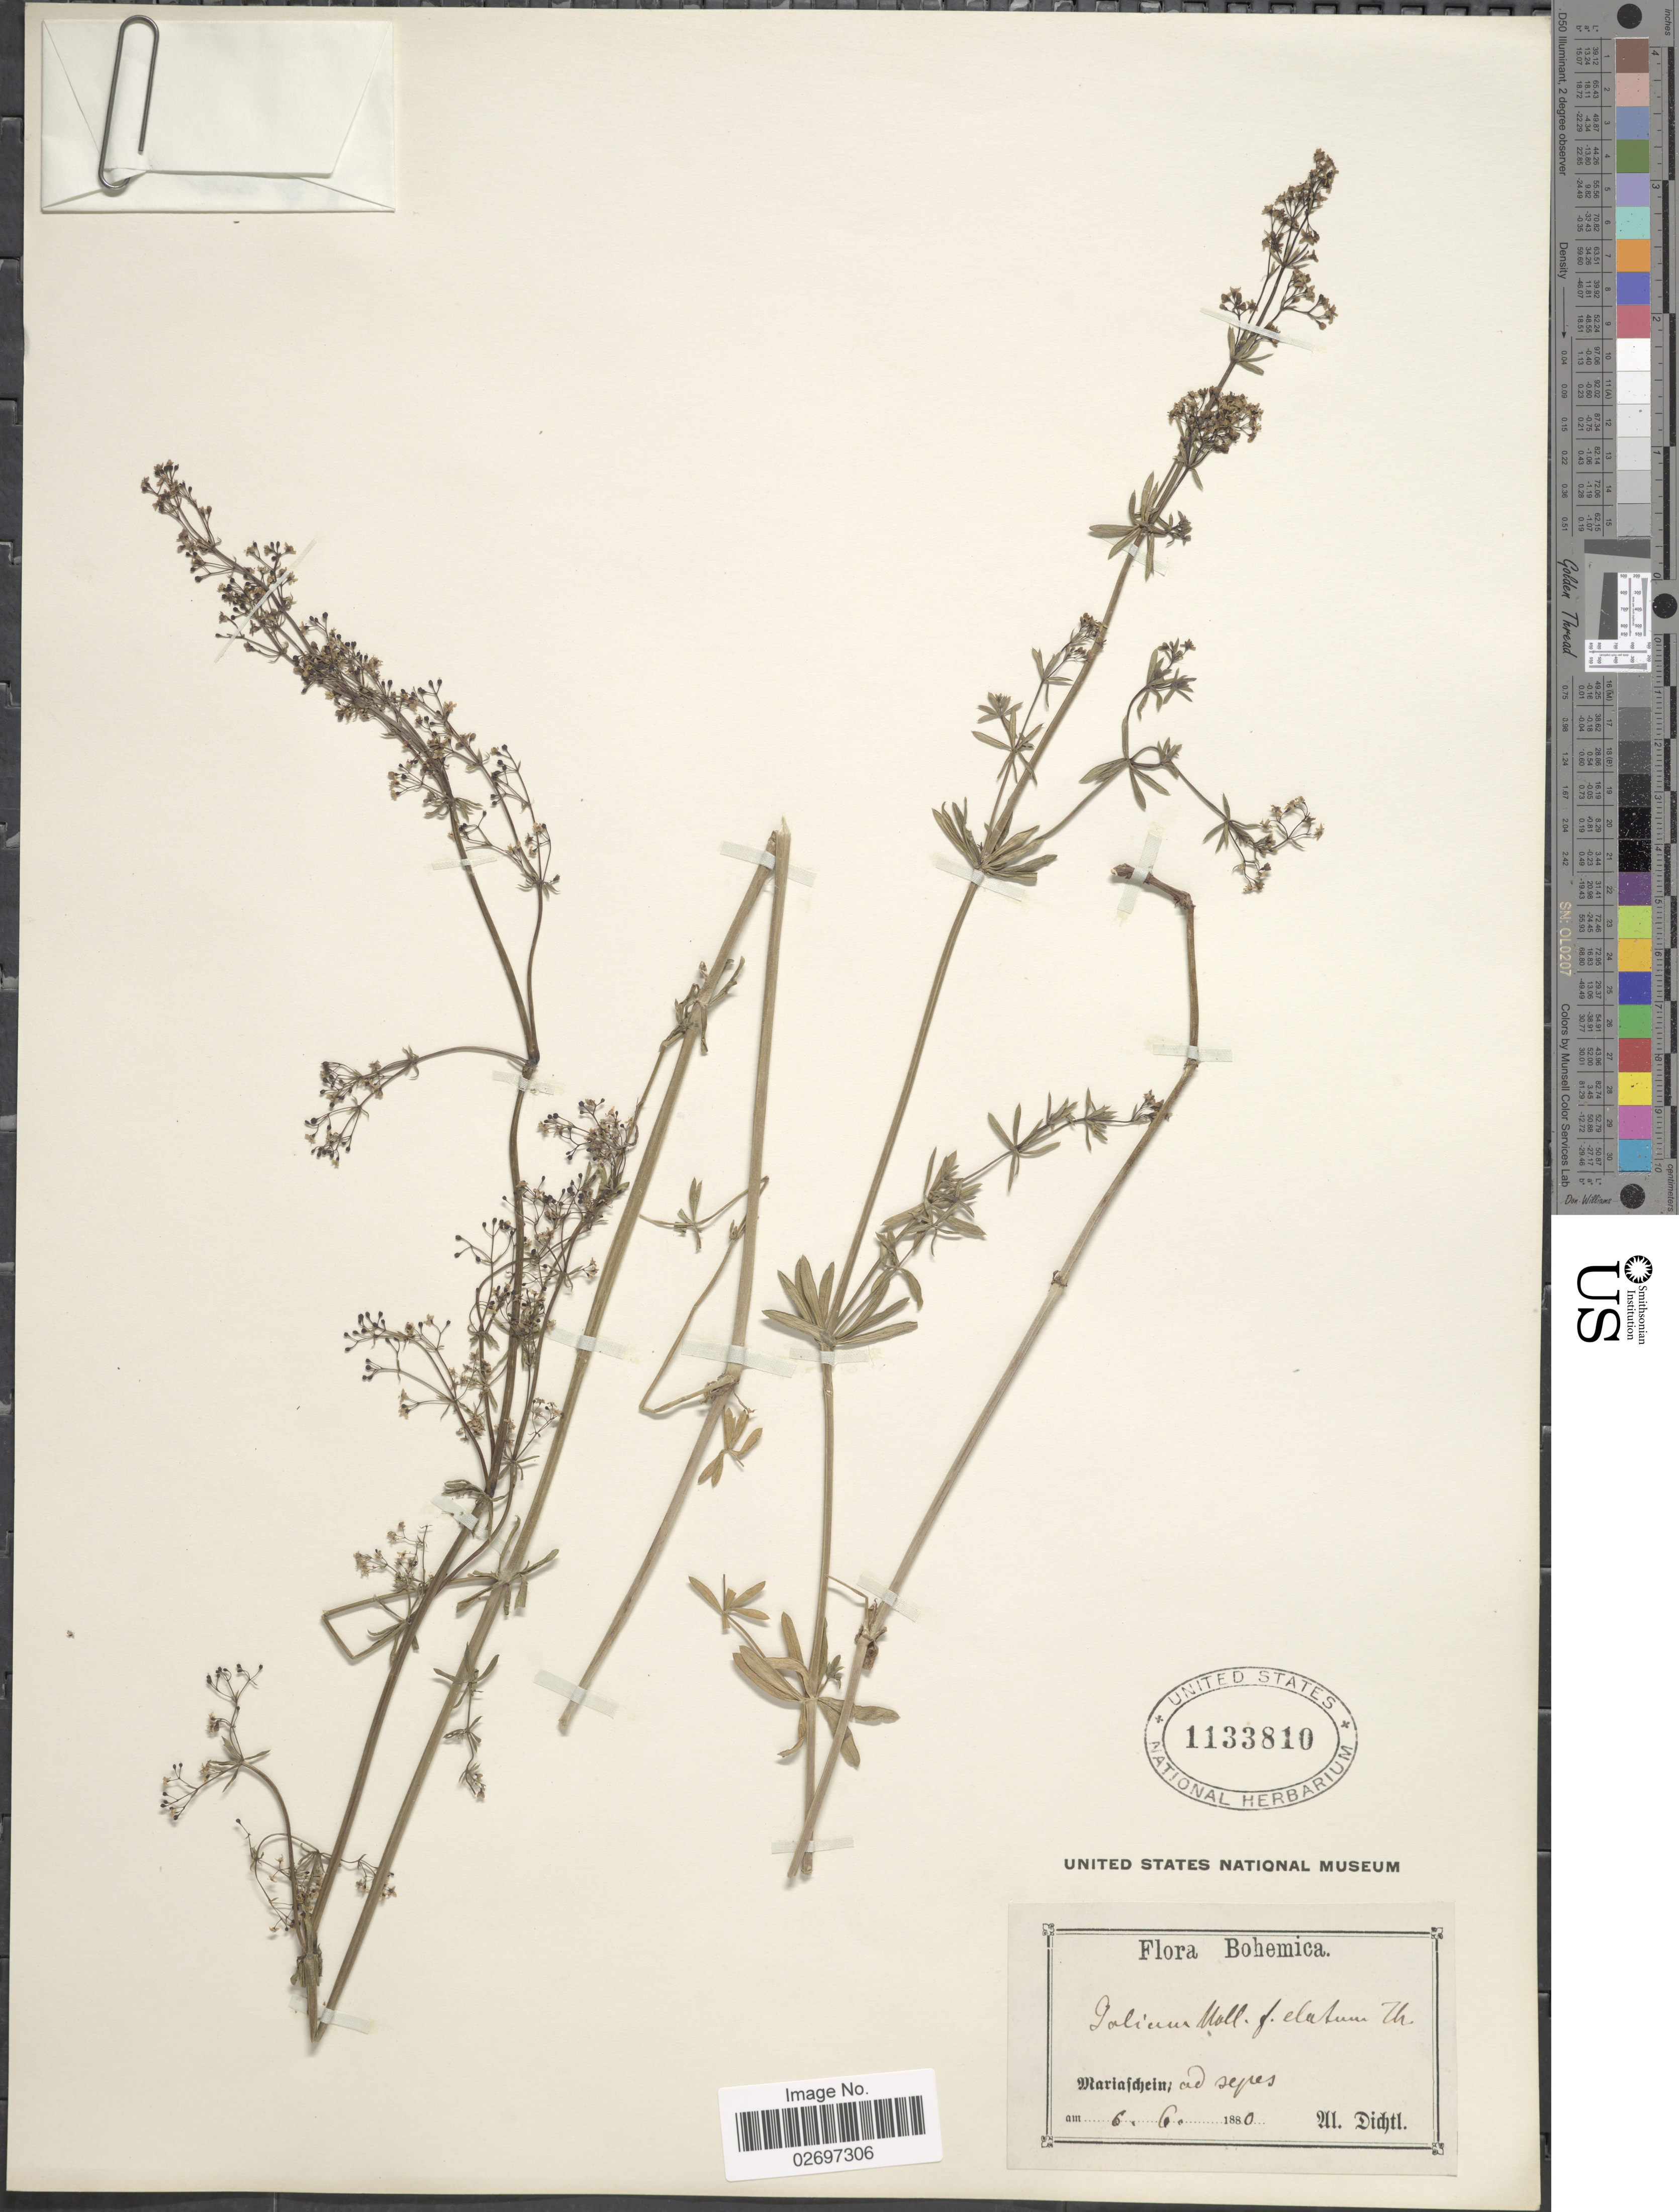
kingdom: Plantae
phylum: Tracheophyta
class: Magnoliopsida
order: Gentianales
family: Rubiaceae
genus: Galium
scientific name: Galium mollugo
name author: L.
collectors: W. Dichtl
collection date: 1880-06-06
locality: Bohemica. Mariadhein; ad sepes [interpreted]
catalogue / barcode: US 1133810